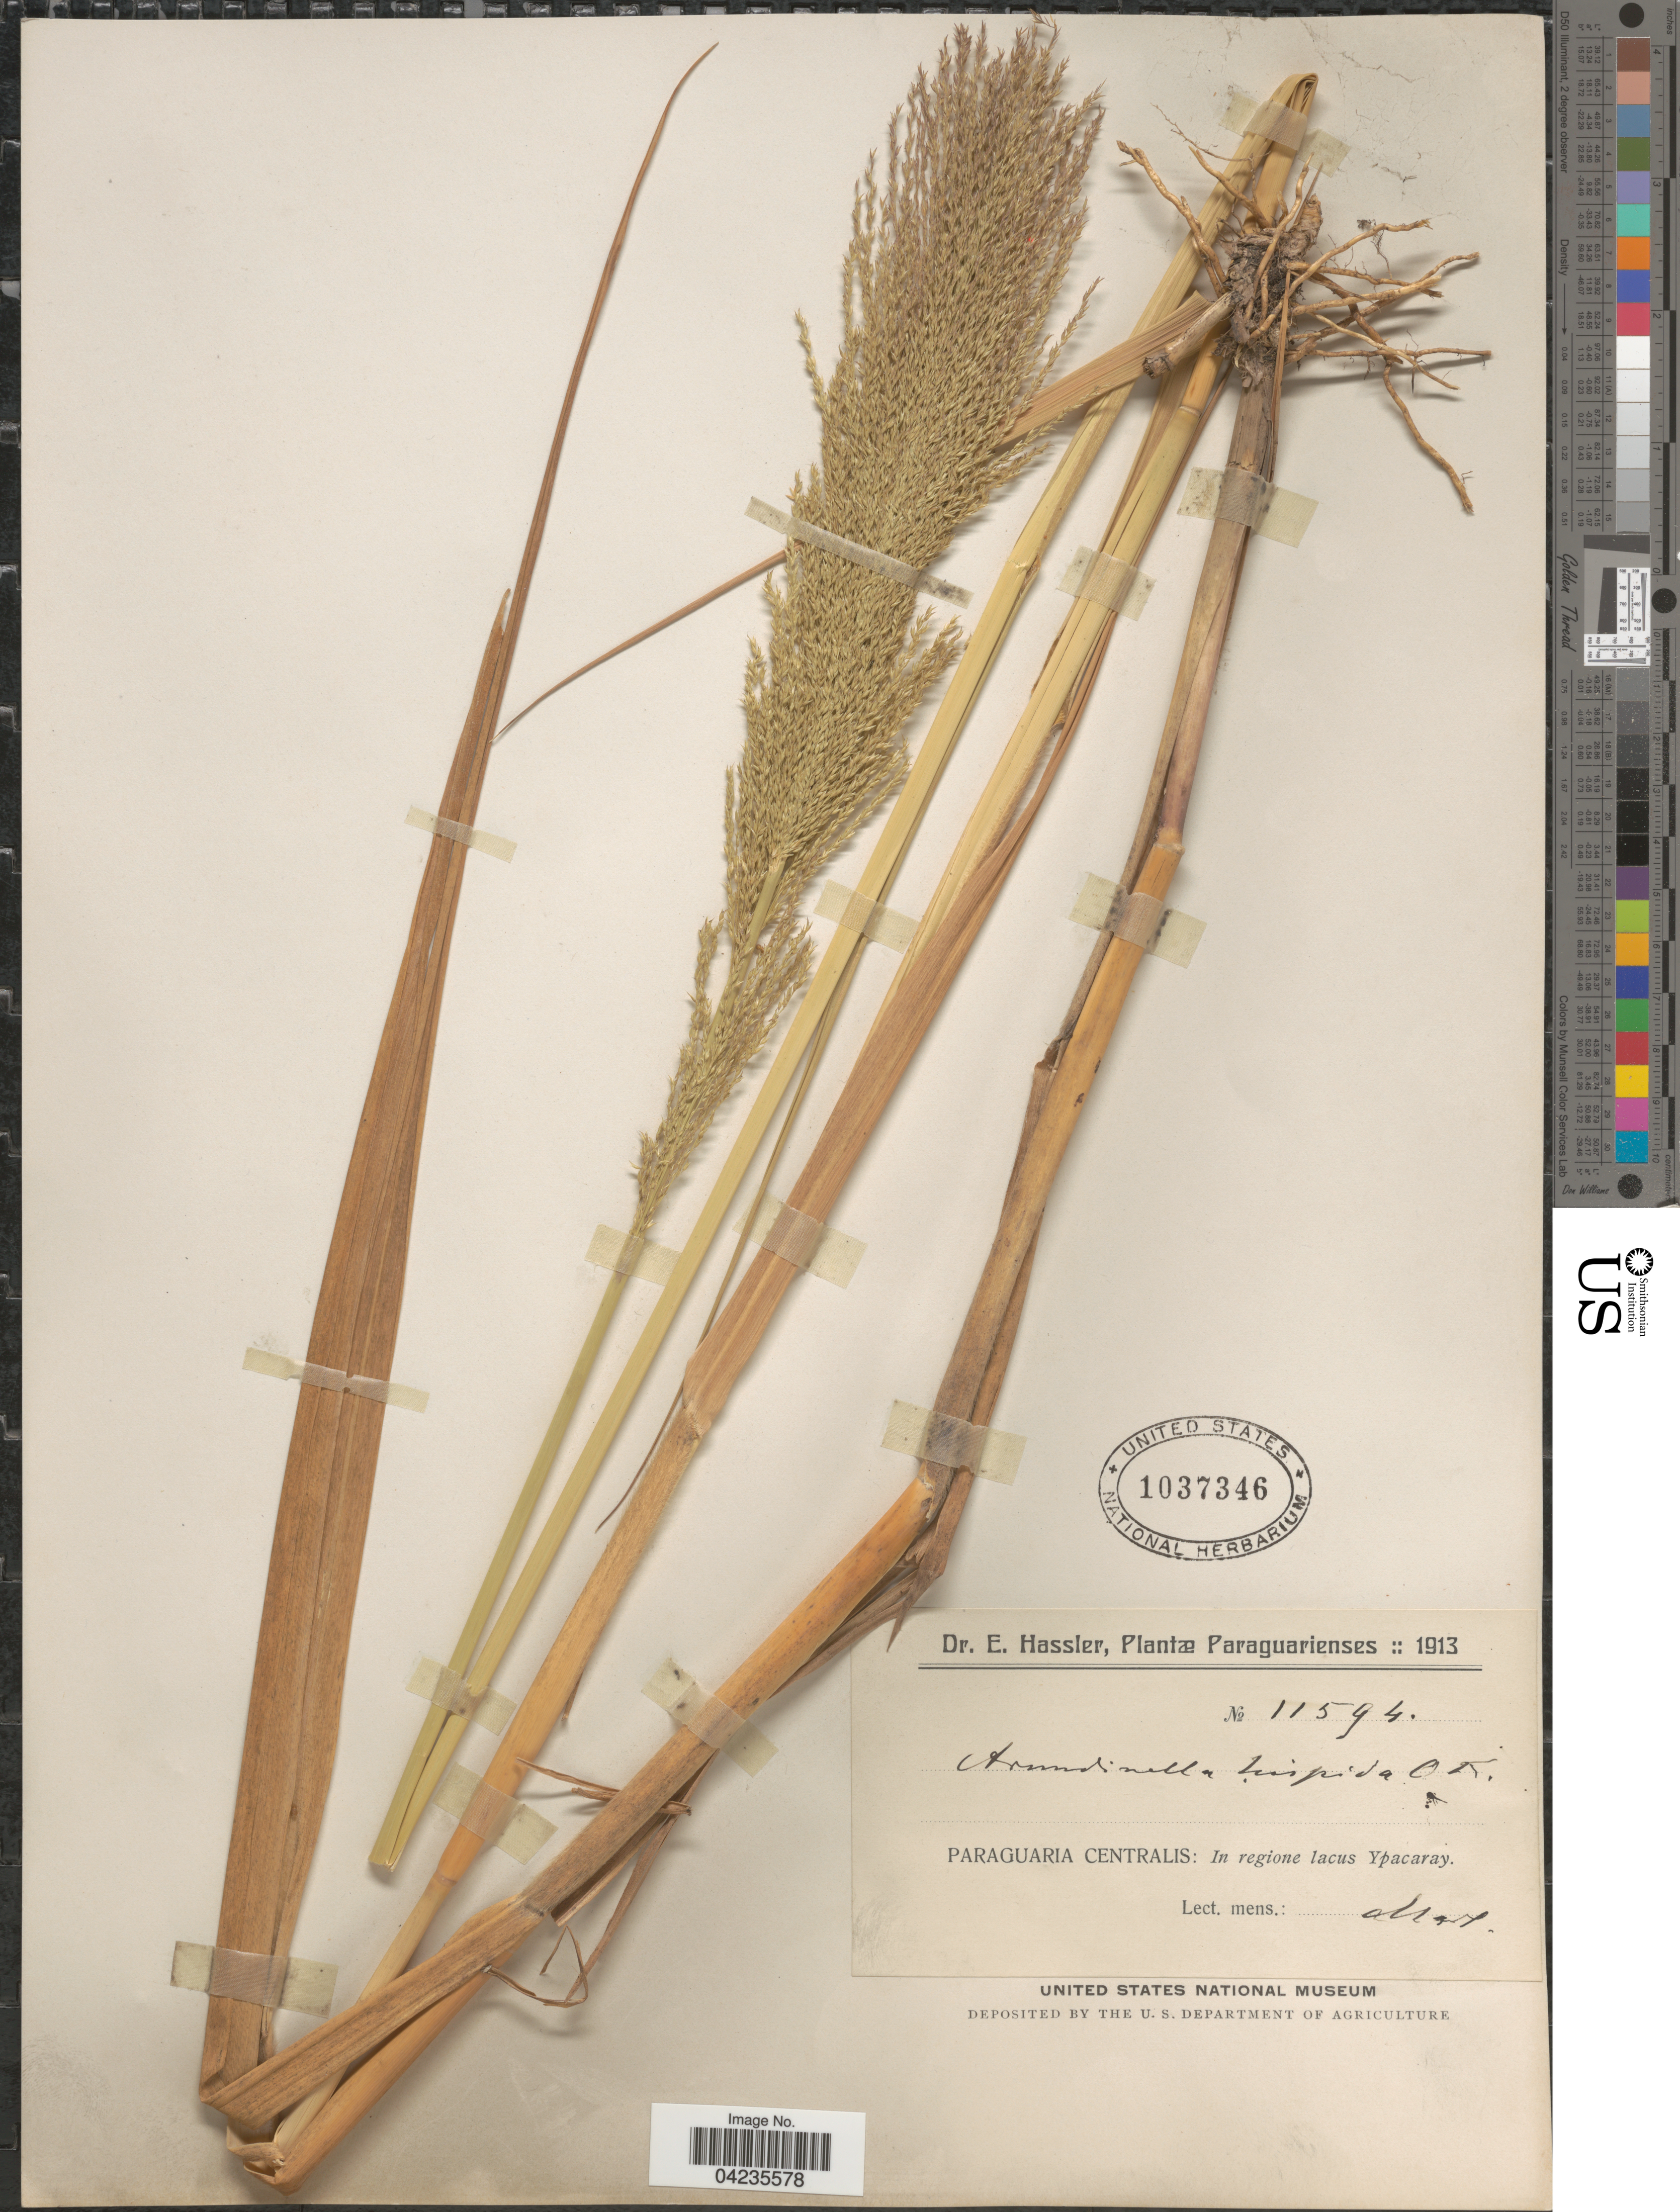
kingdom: Plantae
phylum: Tracheophyta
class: Liliopsida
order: Poales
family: Poaceae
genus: Arundinella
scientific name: Arundinella hispida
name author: (Humb. & Bonpl. ex Willd.) Kuntze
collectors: E. Hassler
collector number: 11594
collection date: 1913-03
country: Paraguay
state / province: Paraguari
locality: Paraguaria Centralis: In regione lacus Ypacaray.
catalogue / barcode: US 1037346